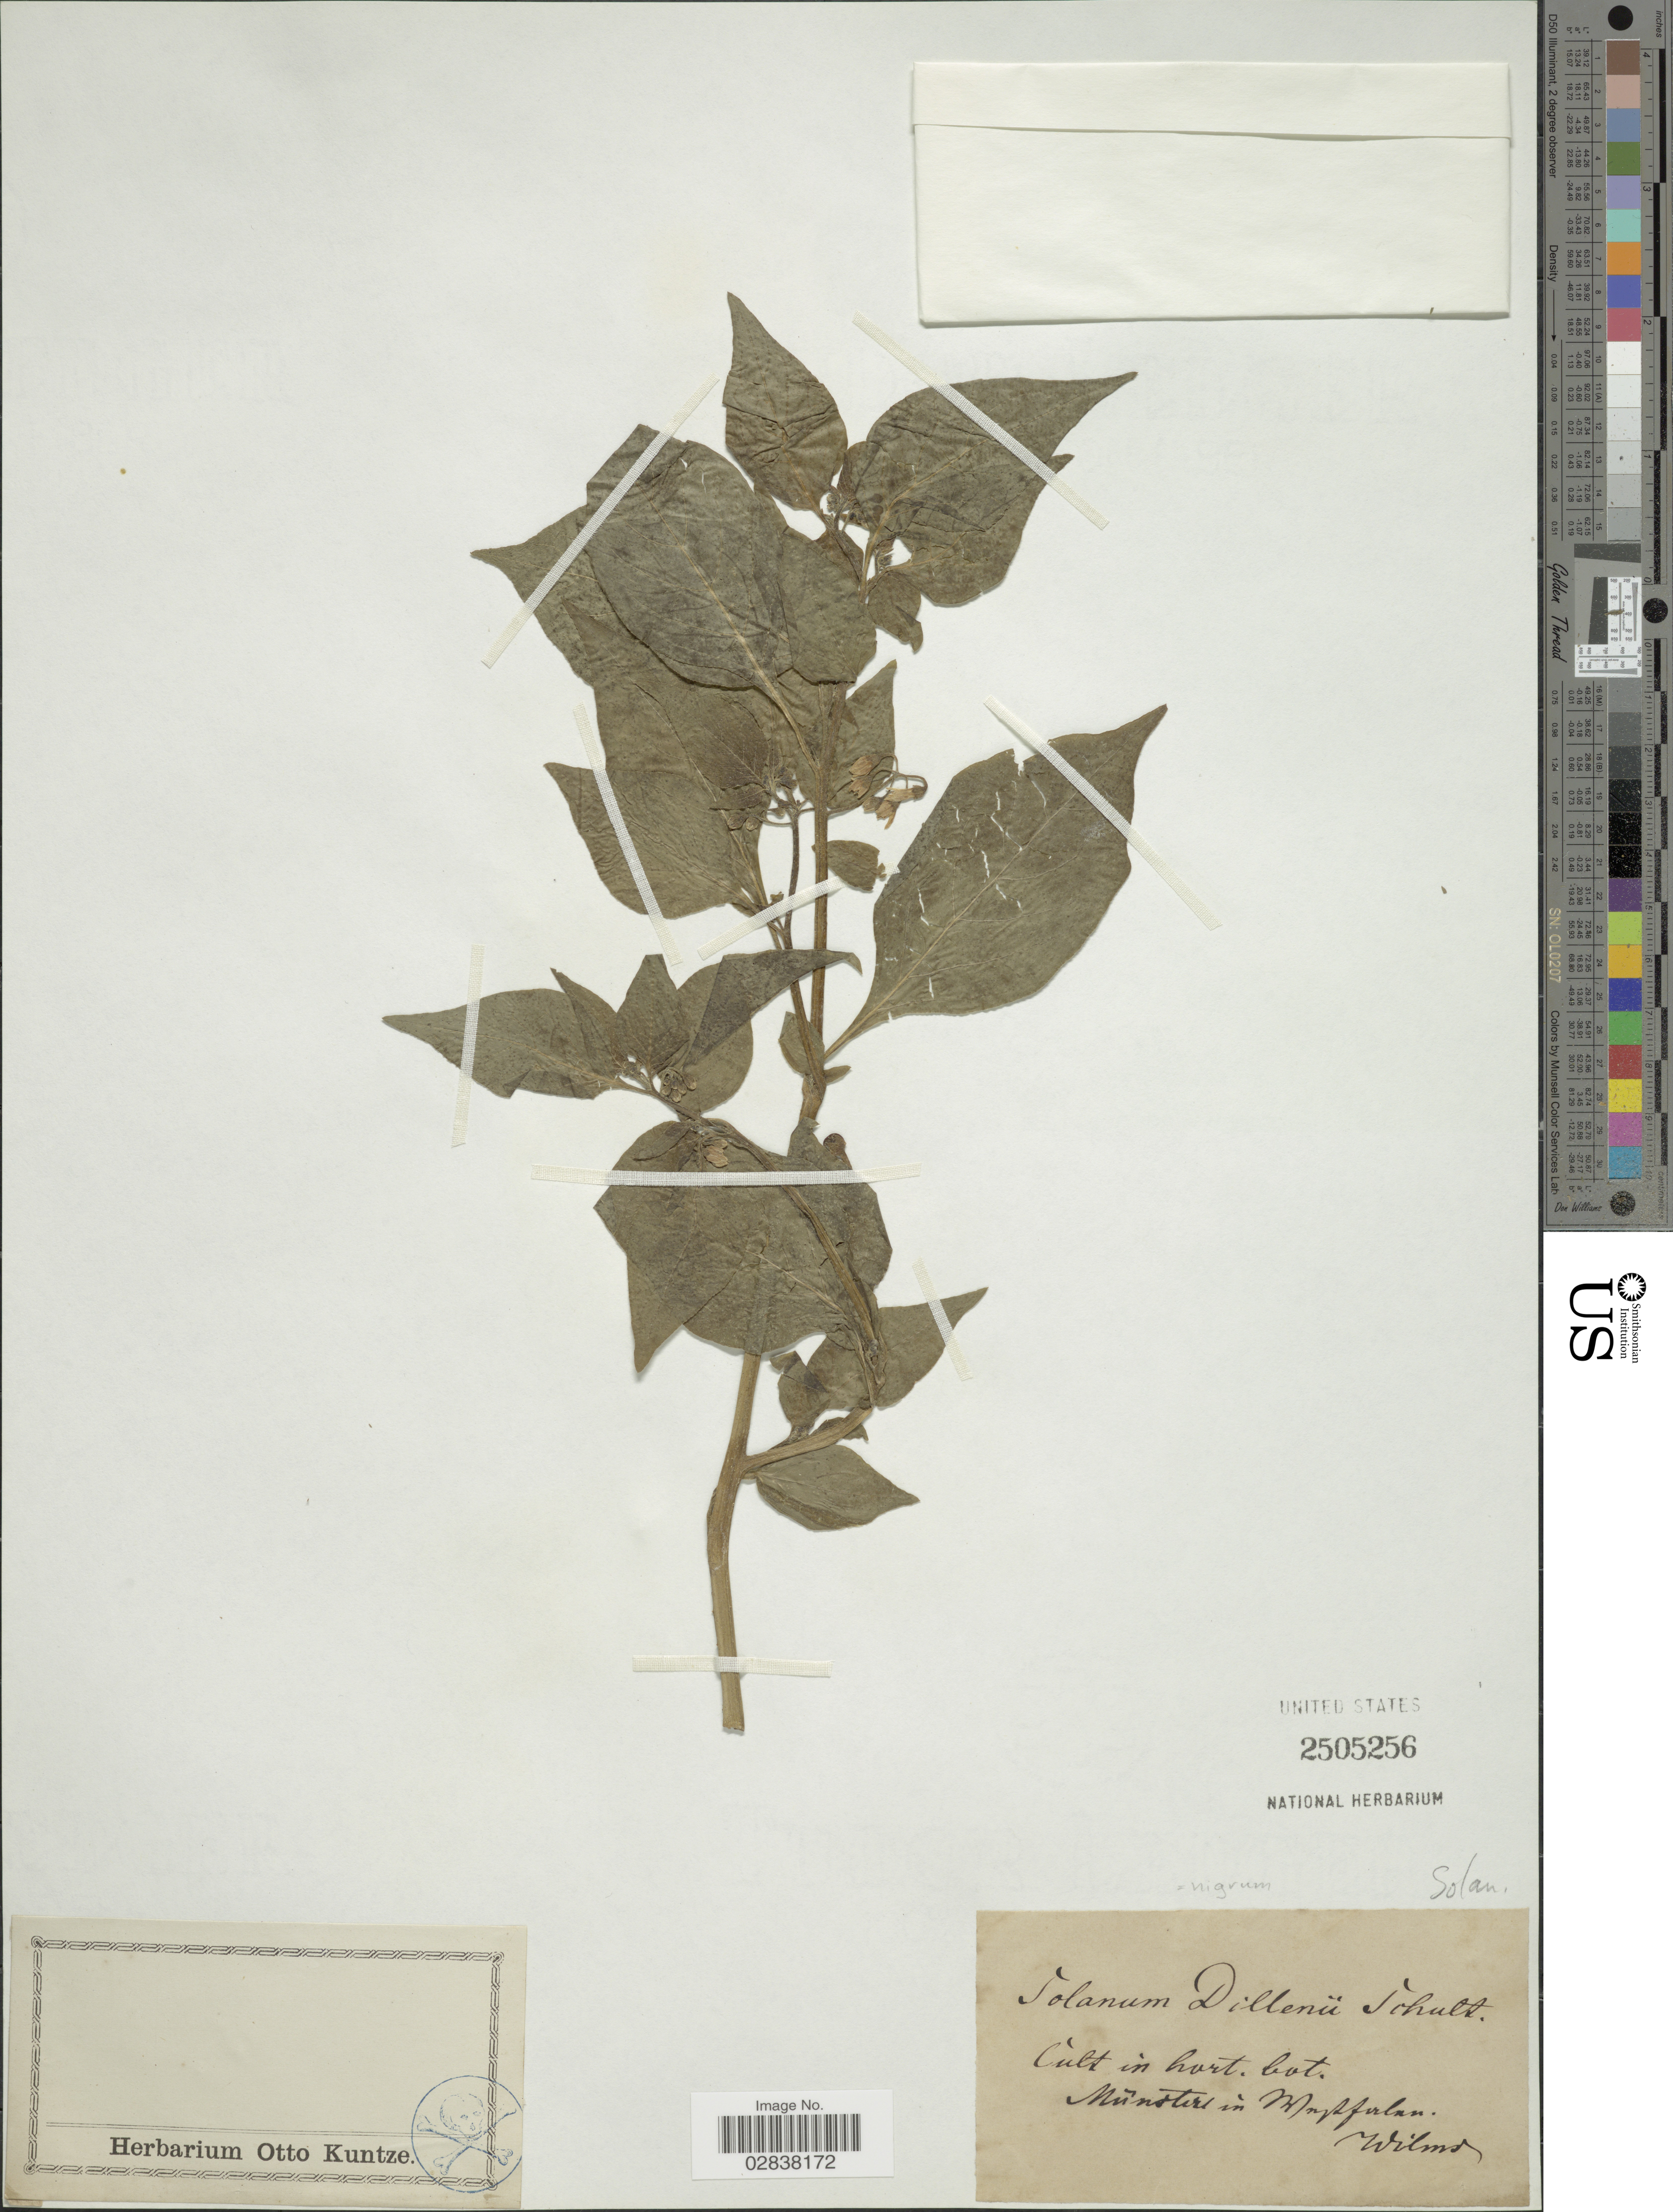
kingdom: Plantae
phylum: Tracheophyta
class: Magnoliopsida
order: Solanales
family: Solanaceae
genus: Solanum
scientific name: Solanum nigrum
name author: L.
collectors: Wilms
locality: Cult. in hort. bot. Münostere un Monfurlan [interpreted].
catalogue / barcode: US 2505256